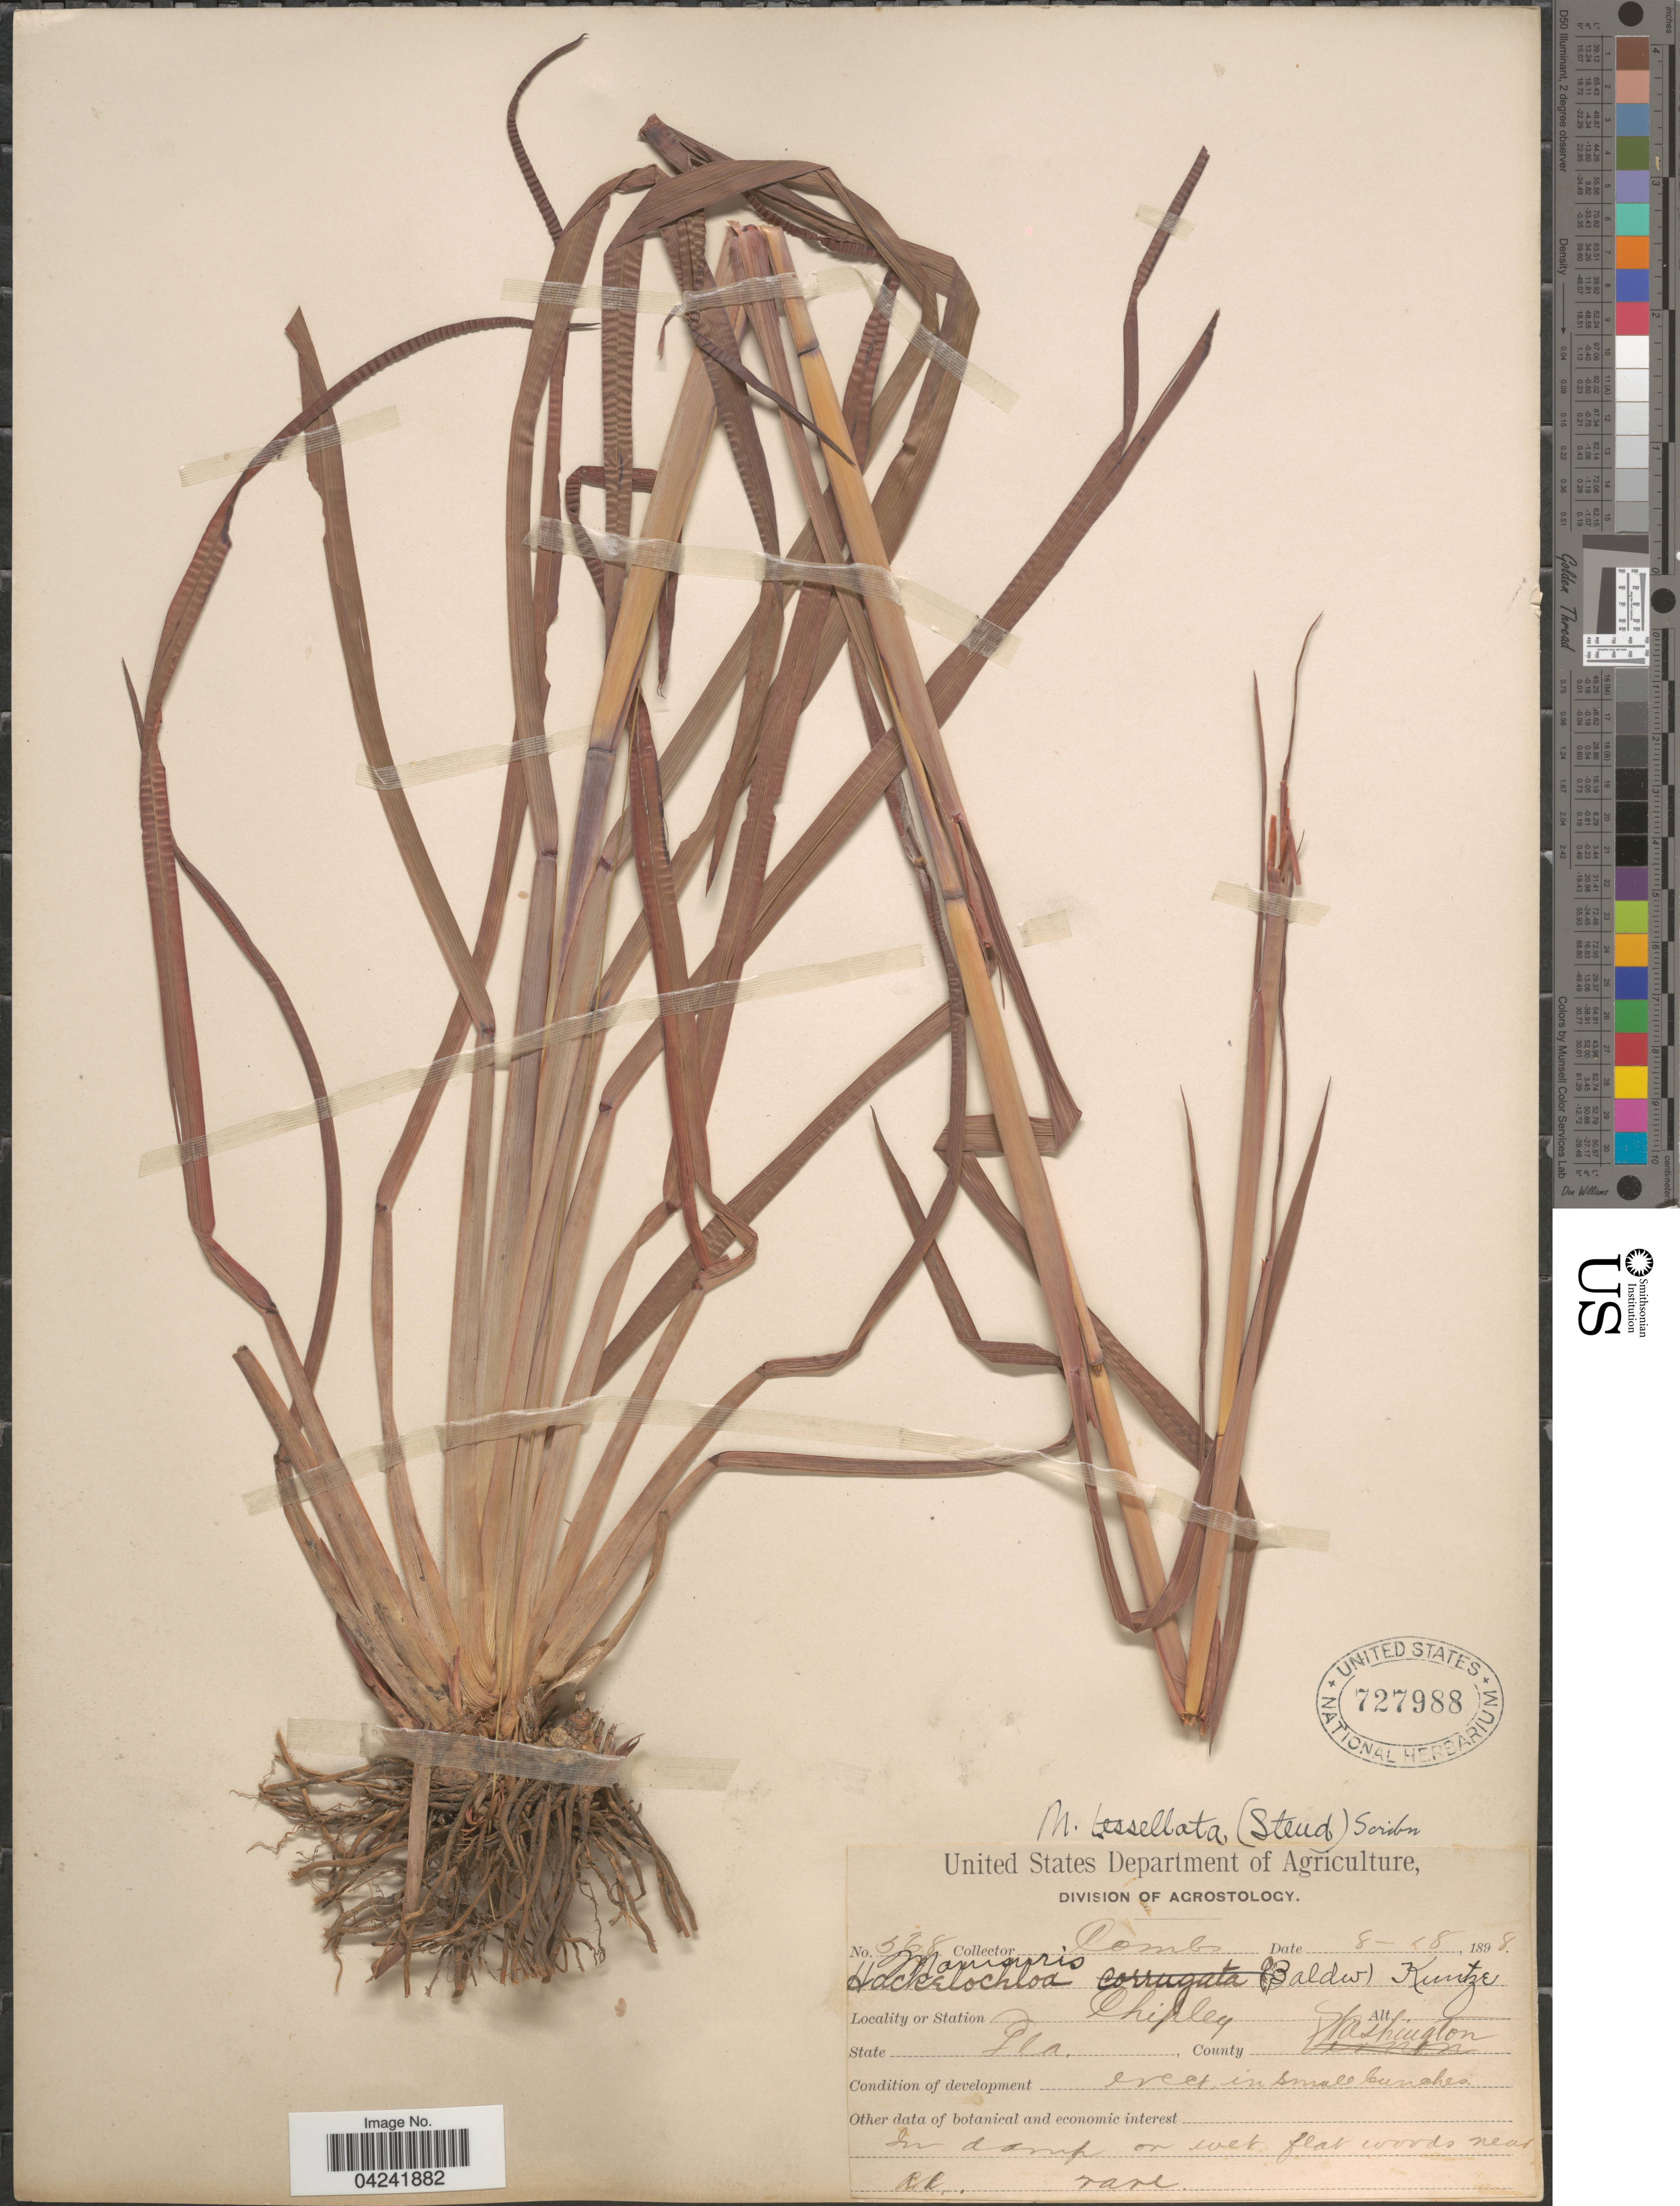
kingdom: Plantae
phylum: Tracheophyta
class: Liliopsida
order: Poales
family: Poaceae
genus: Mnesithea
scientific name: Mnesithea tessellata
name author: (Steud.) de Koning & Sosef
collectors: -. Combs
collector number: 568*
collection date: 1898-08-18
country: United States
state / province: Florida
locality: Chipley. County Washington.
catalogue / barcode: US 727988